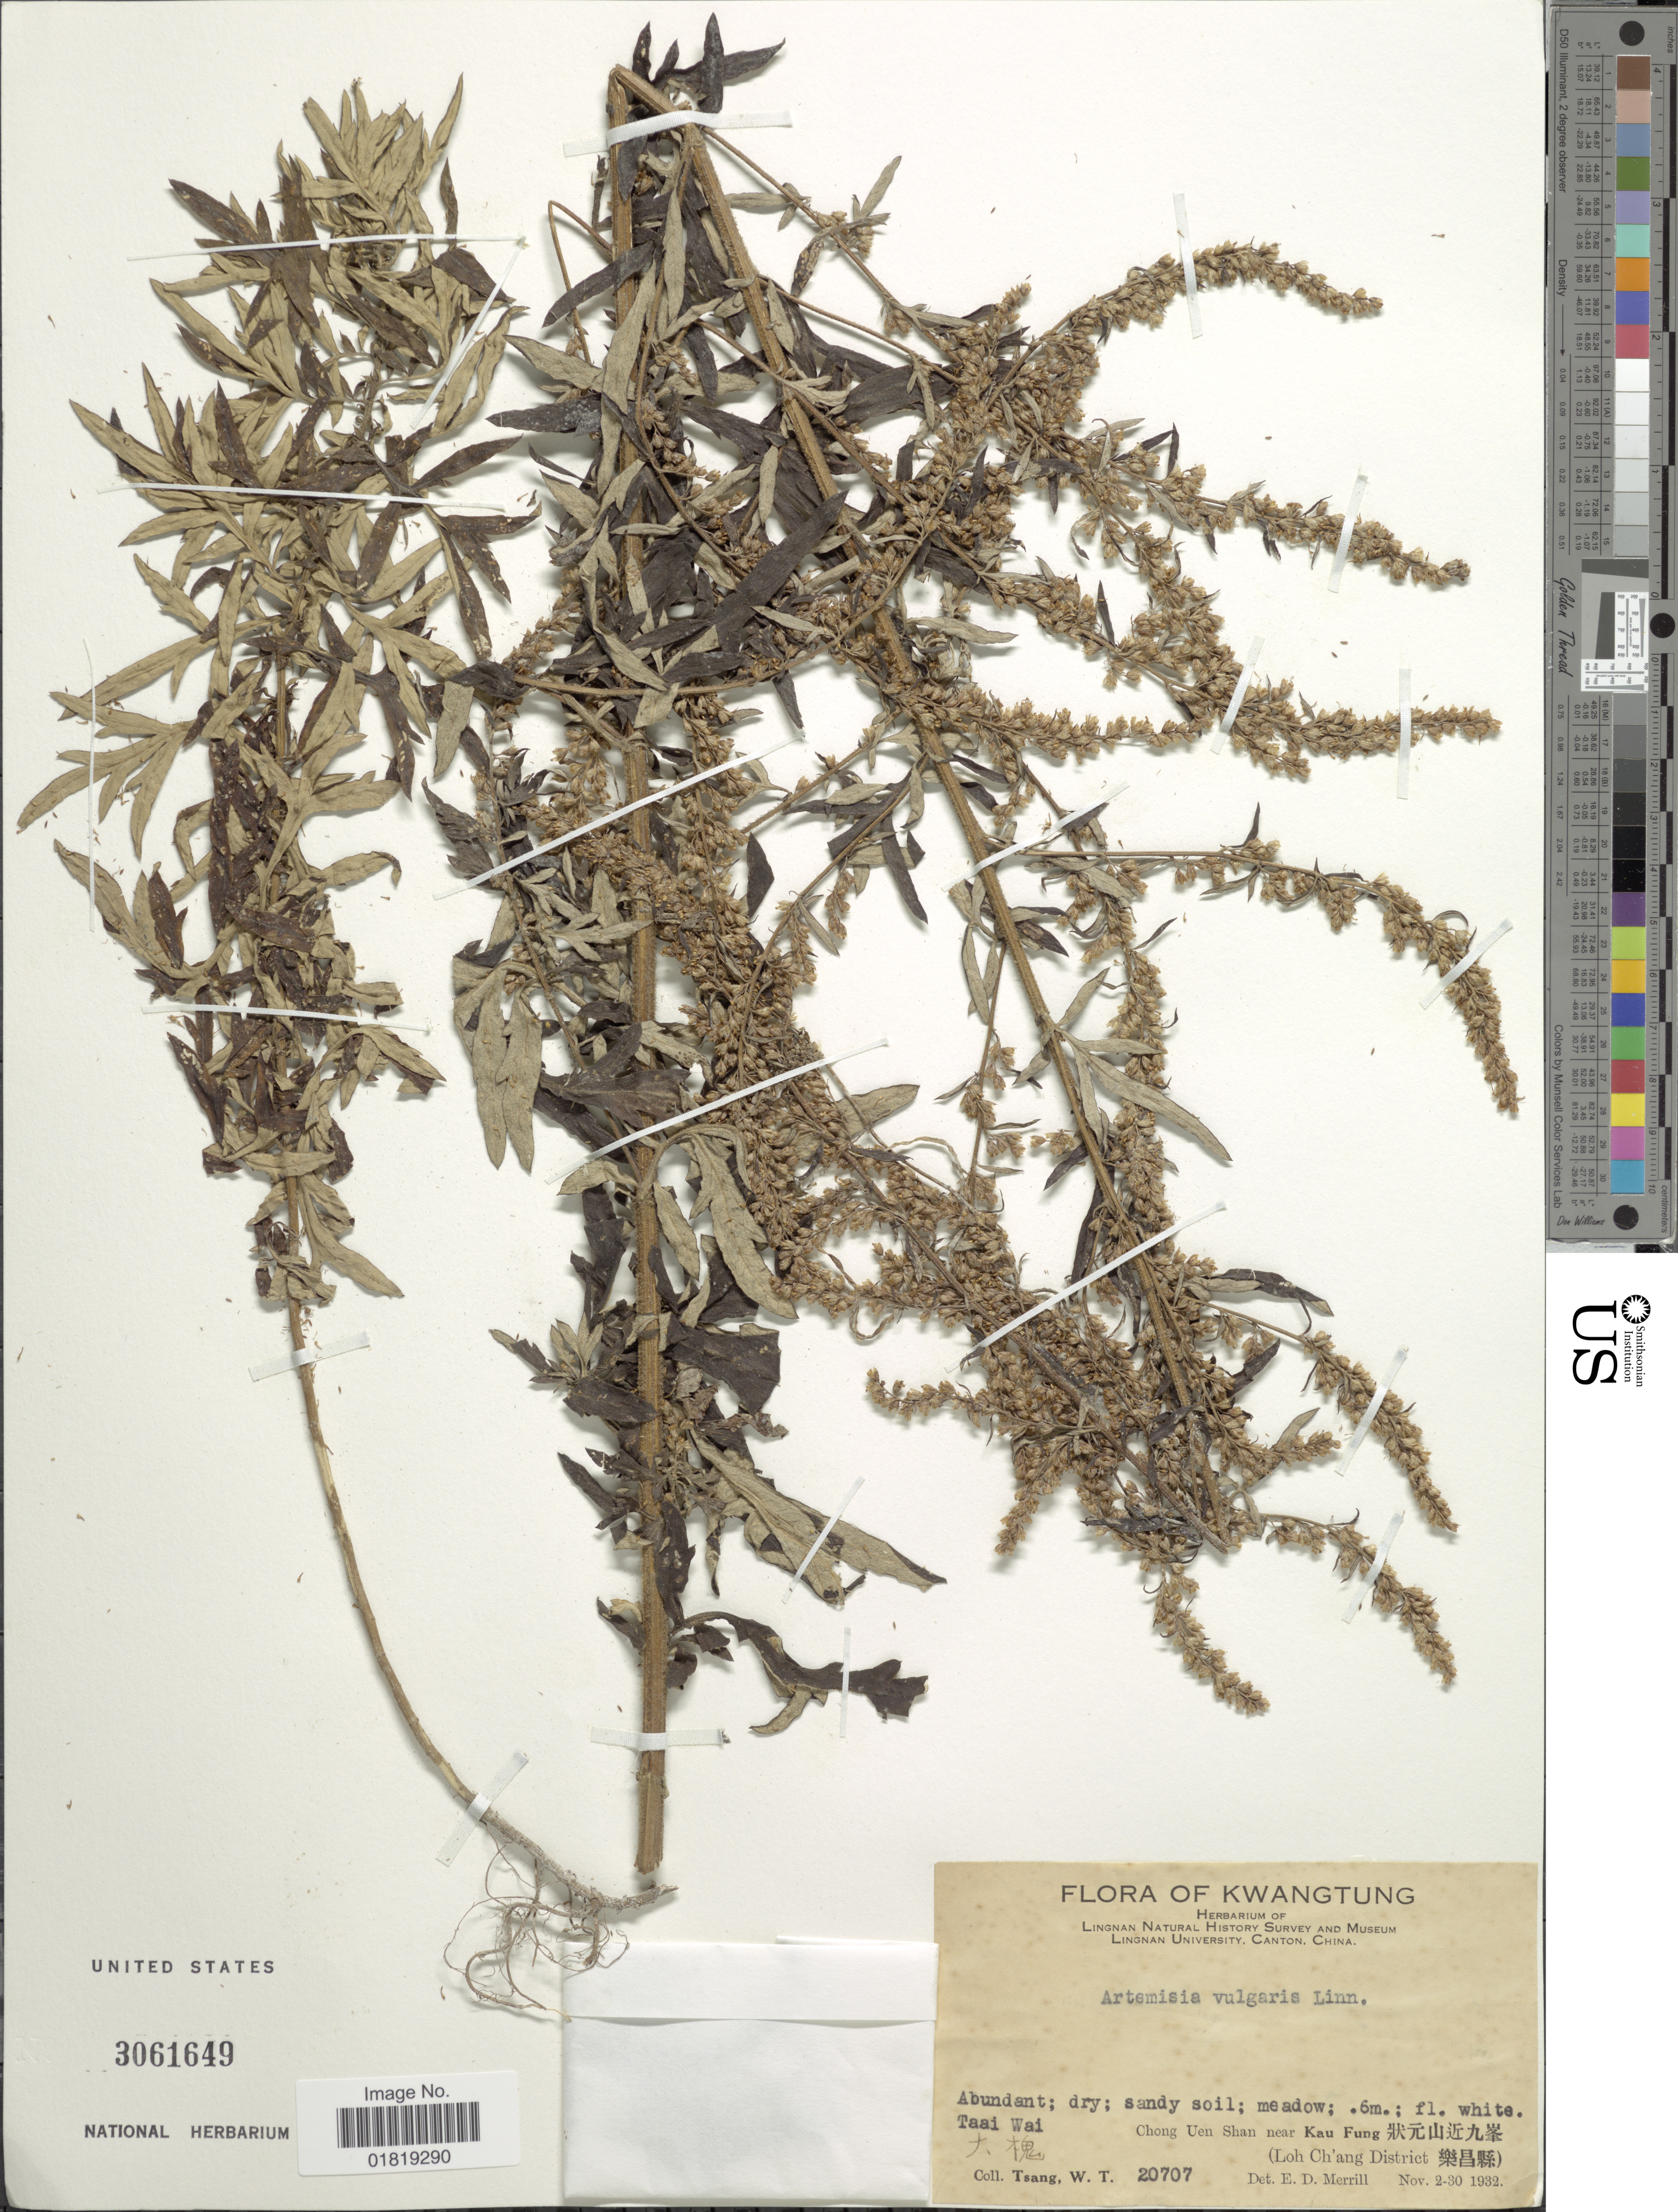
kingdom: Plantae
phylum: Tracheophyta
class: Magnoliopsida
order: Asterales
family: Asteraceae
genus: Artemisia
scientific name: Artemisia vulgaris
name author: L.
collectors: W. T. Tsang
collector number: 20707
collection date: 1932-11-02/1932-11-30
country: China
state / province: Guangdong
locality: Kwangtung, Taai Wai, Chong Uen Shan near Kau Fung (Loh Ch'ang District)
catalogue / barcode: US 3061649